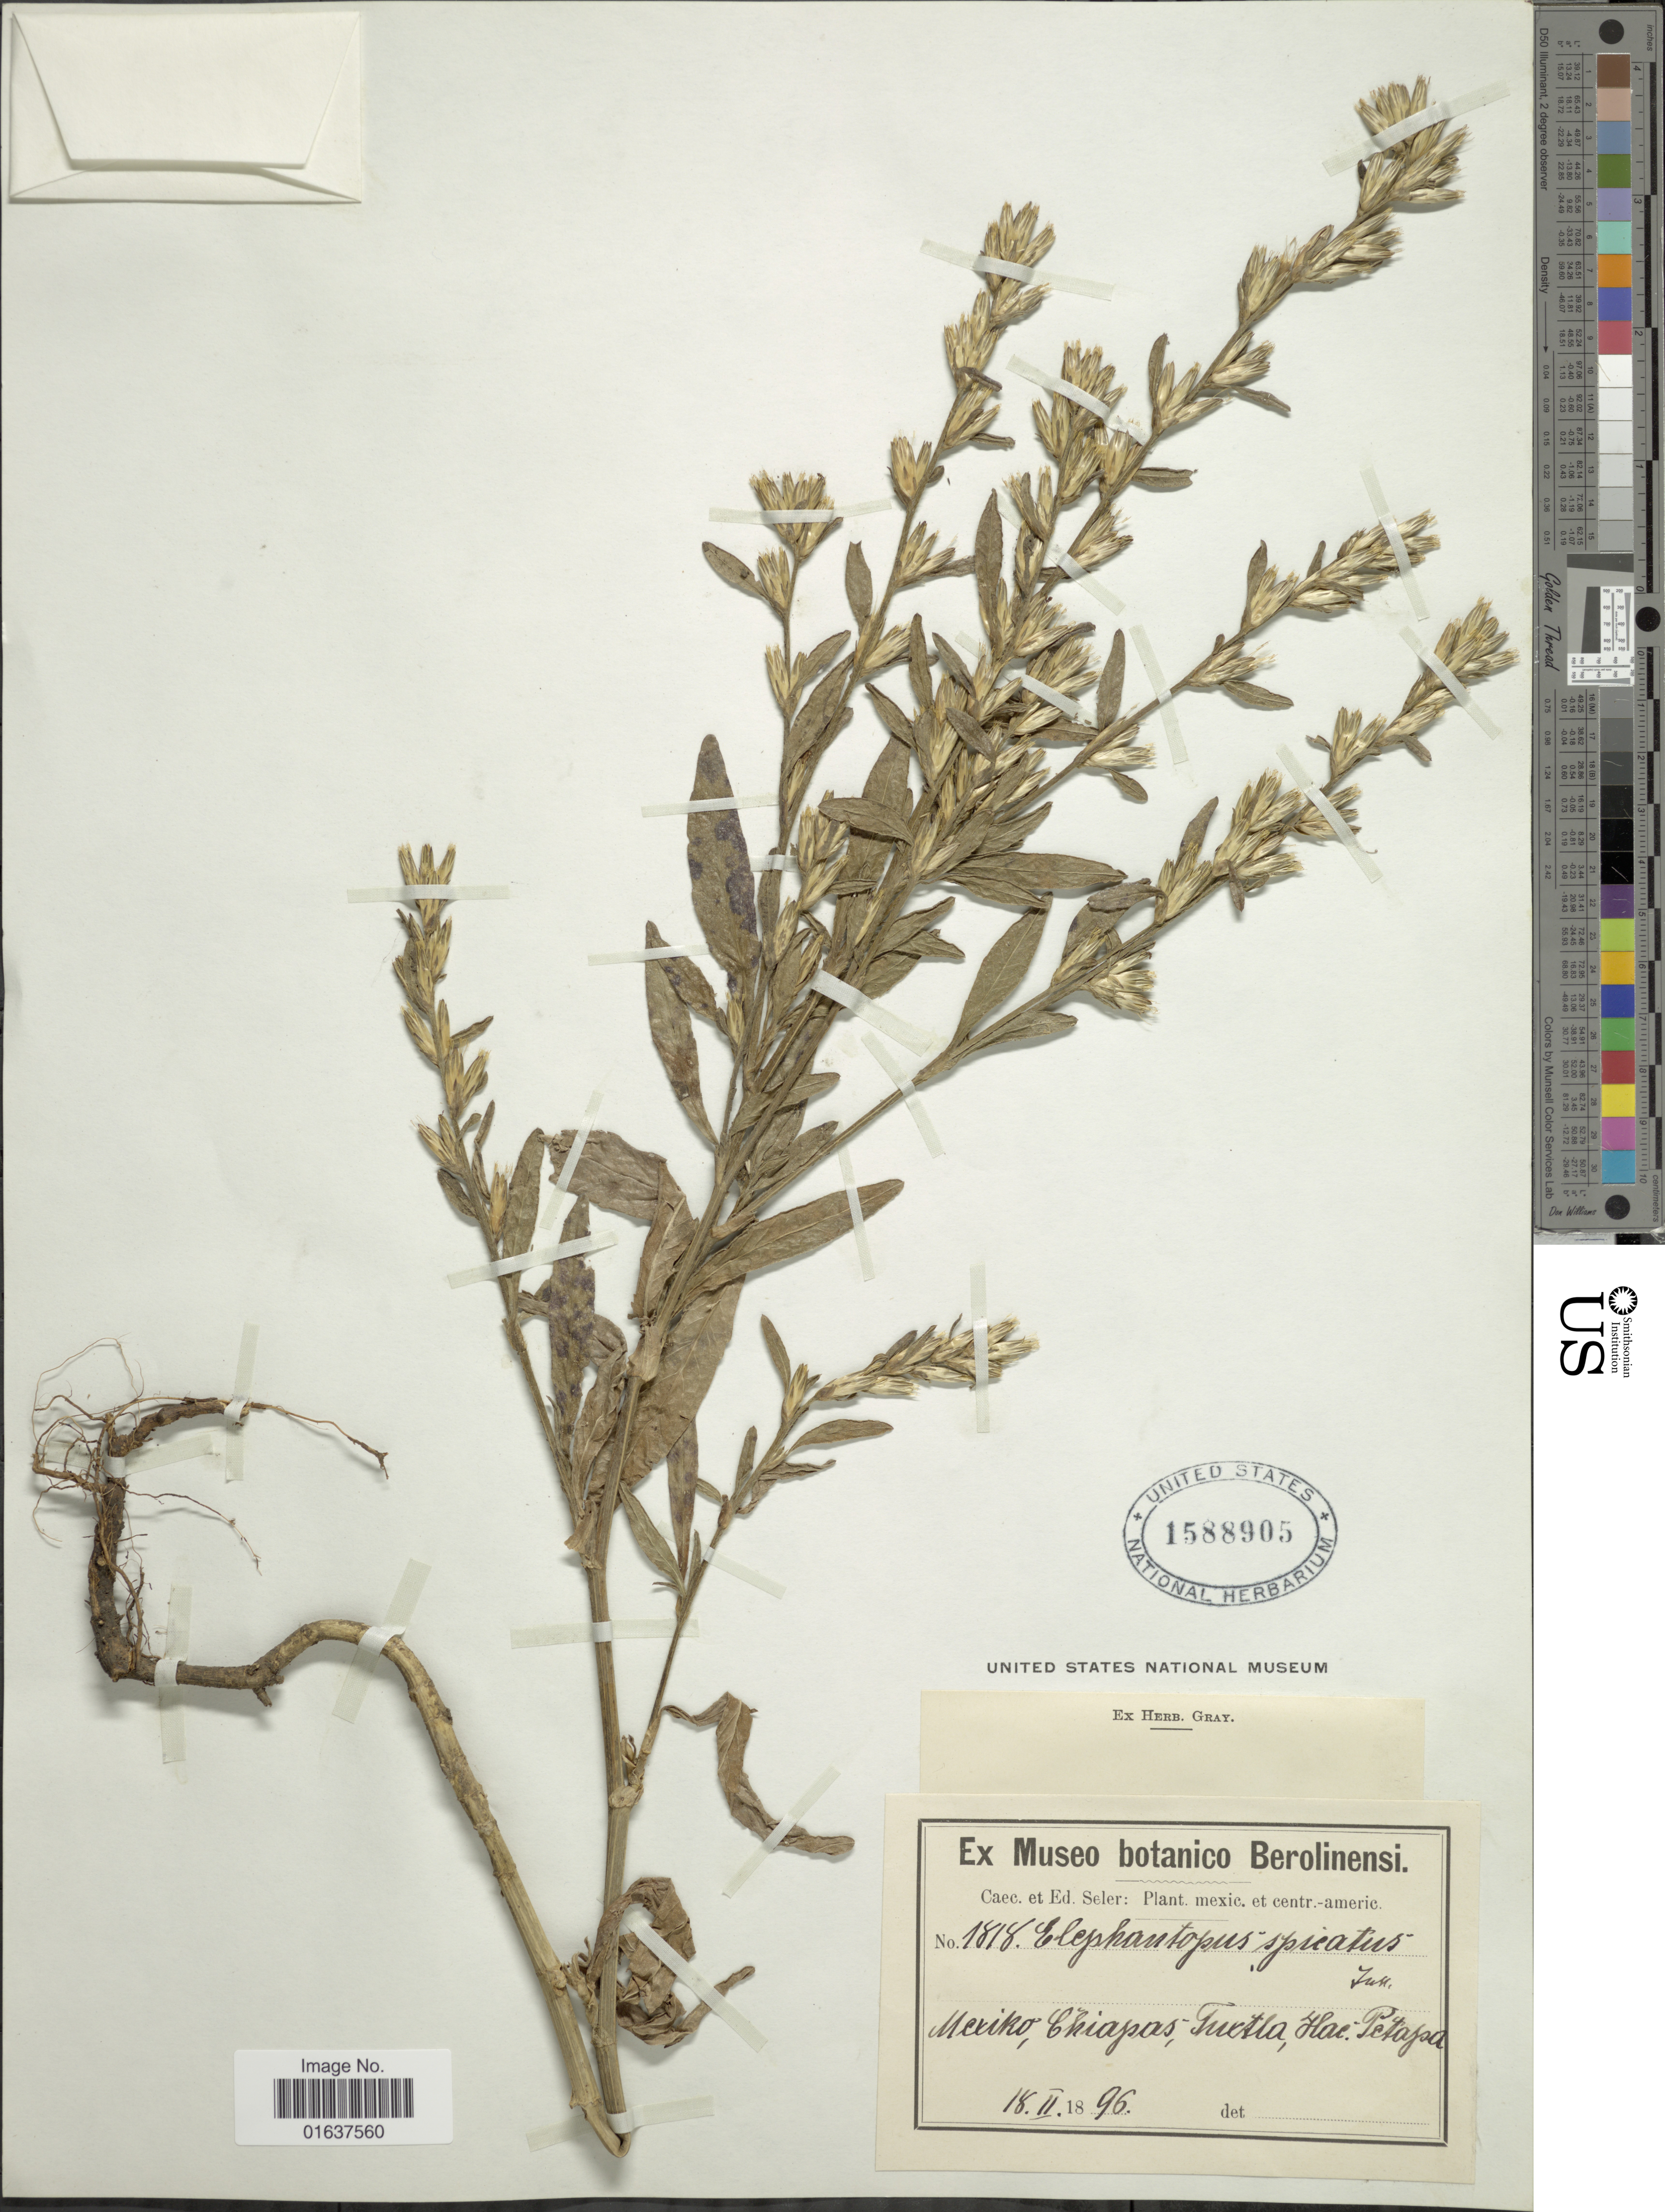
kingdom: Plantae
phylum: Tracheophyta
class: Magnoliopsida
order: Asterales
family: Asteraceae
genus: Pseudelephantopus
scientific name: Pseudelephantopus spicatus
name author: (Juss. ex Aubl.) C.F. Baker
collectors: ex Caec. et Ed Seler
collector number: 1818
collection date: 1896-02-18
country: Mexico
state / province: Chiapas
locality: Chiapas, Tuxtla, Hac. Petapa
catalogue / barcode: US 1588905